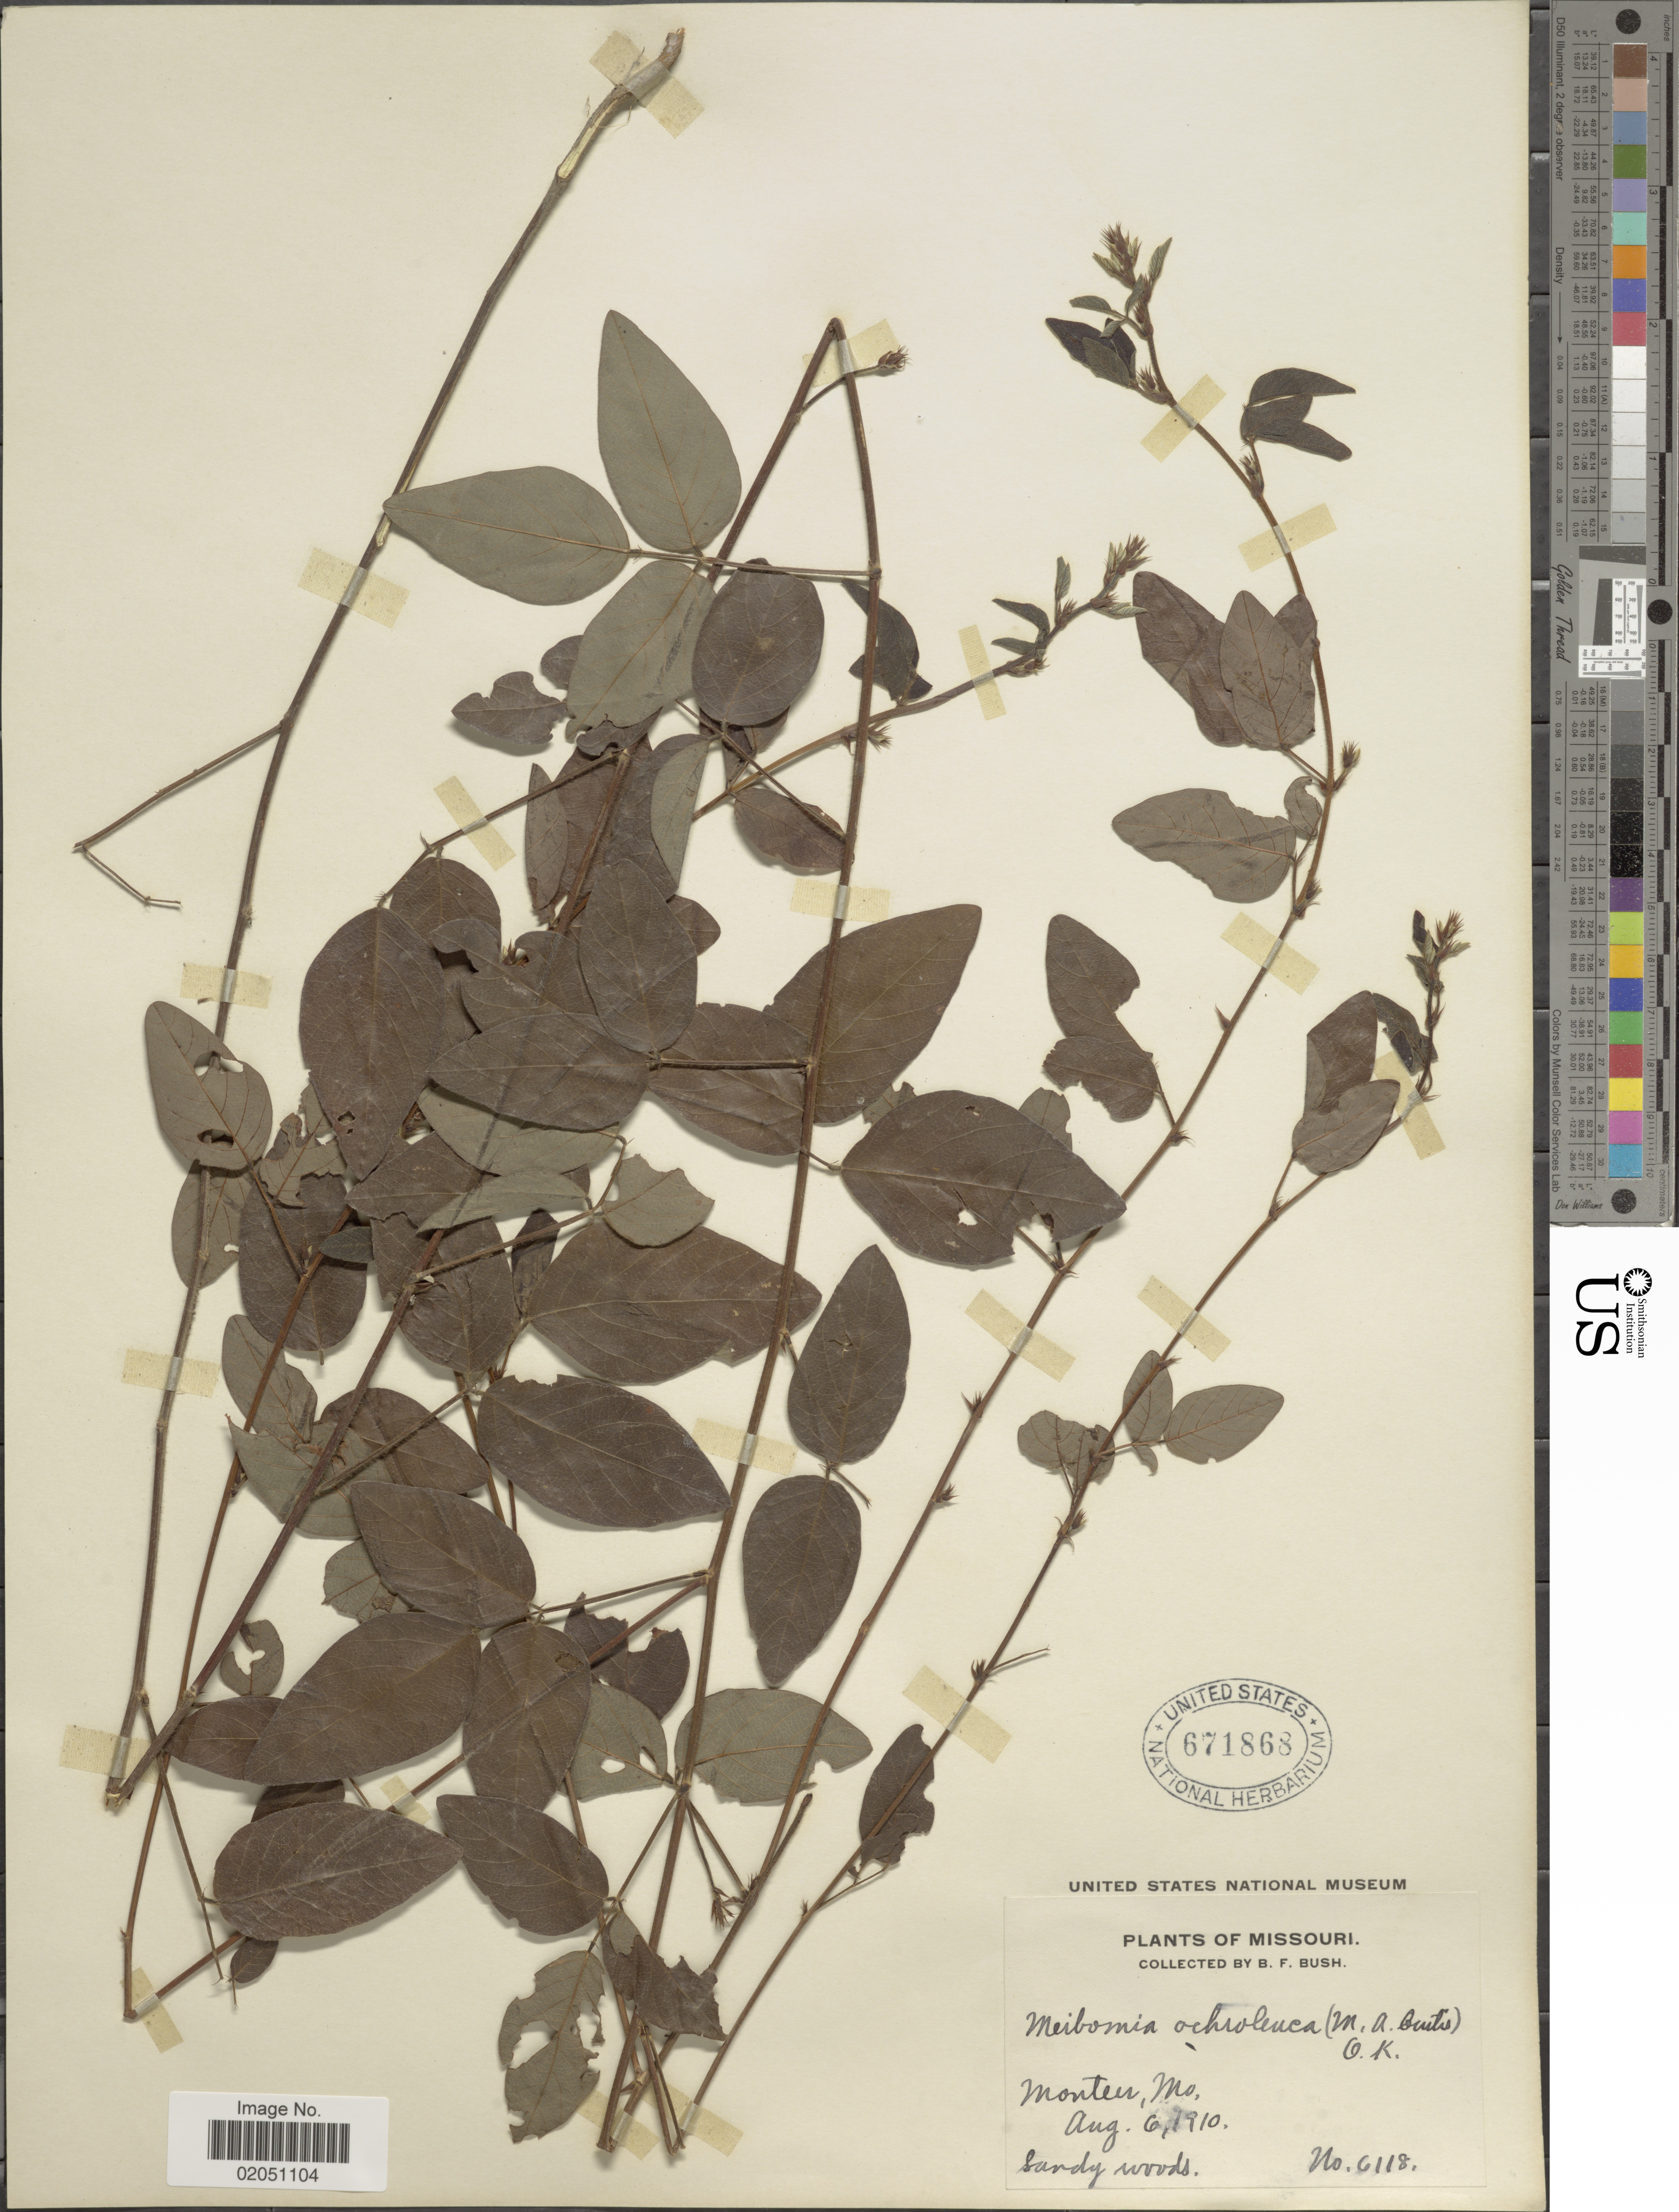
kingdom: Plantae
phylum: Tracheophyta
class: Magnoliopsida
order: Fabales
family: Fabaceae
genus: Desmodium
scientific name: Desmodium ochroleucum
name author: M.A. Curtis ex Canby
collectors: B. F. Bush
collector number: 6118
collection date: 1910-08-06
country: United States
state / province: Missouri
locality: Monteer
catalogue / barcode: US 671868